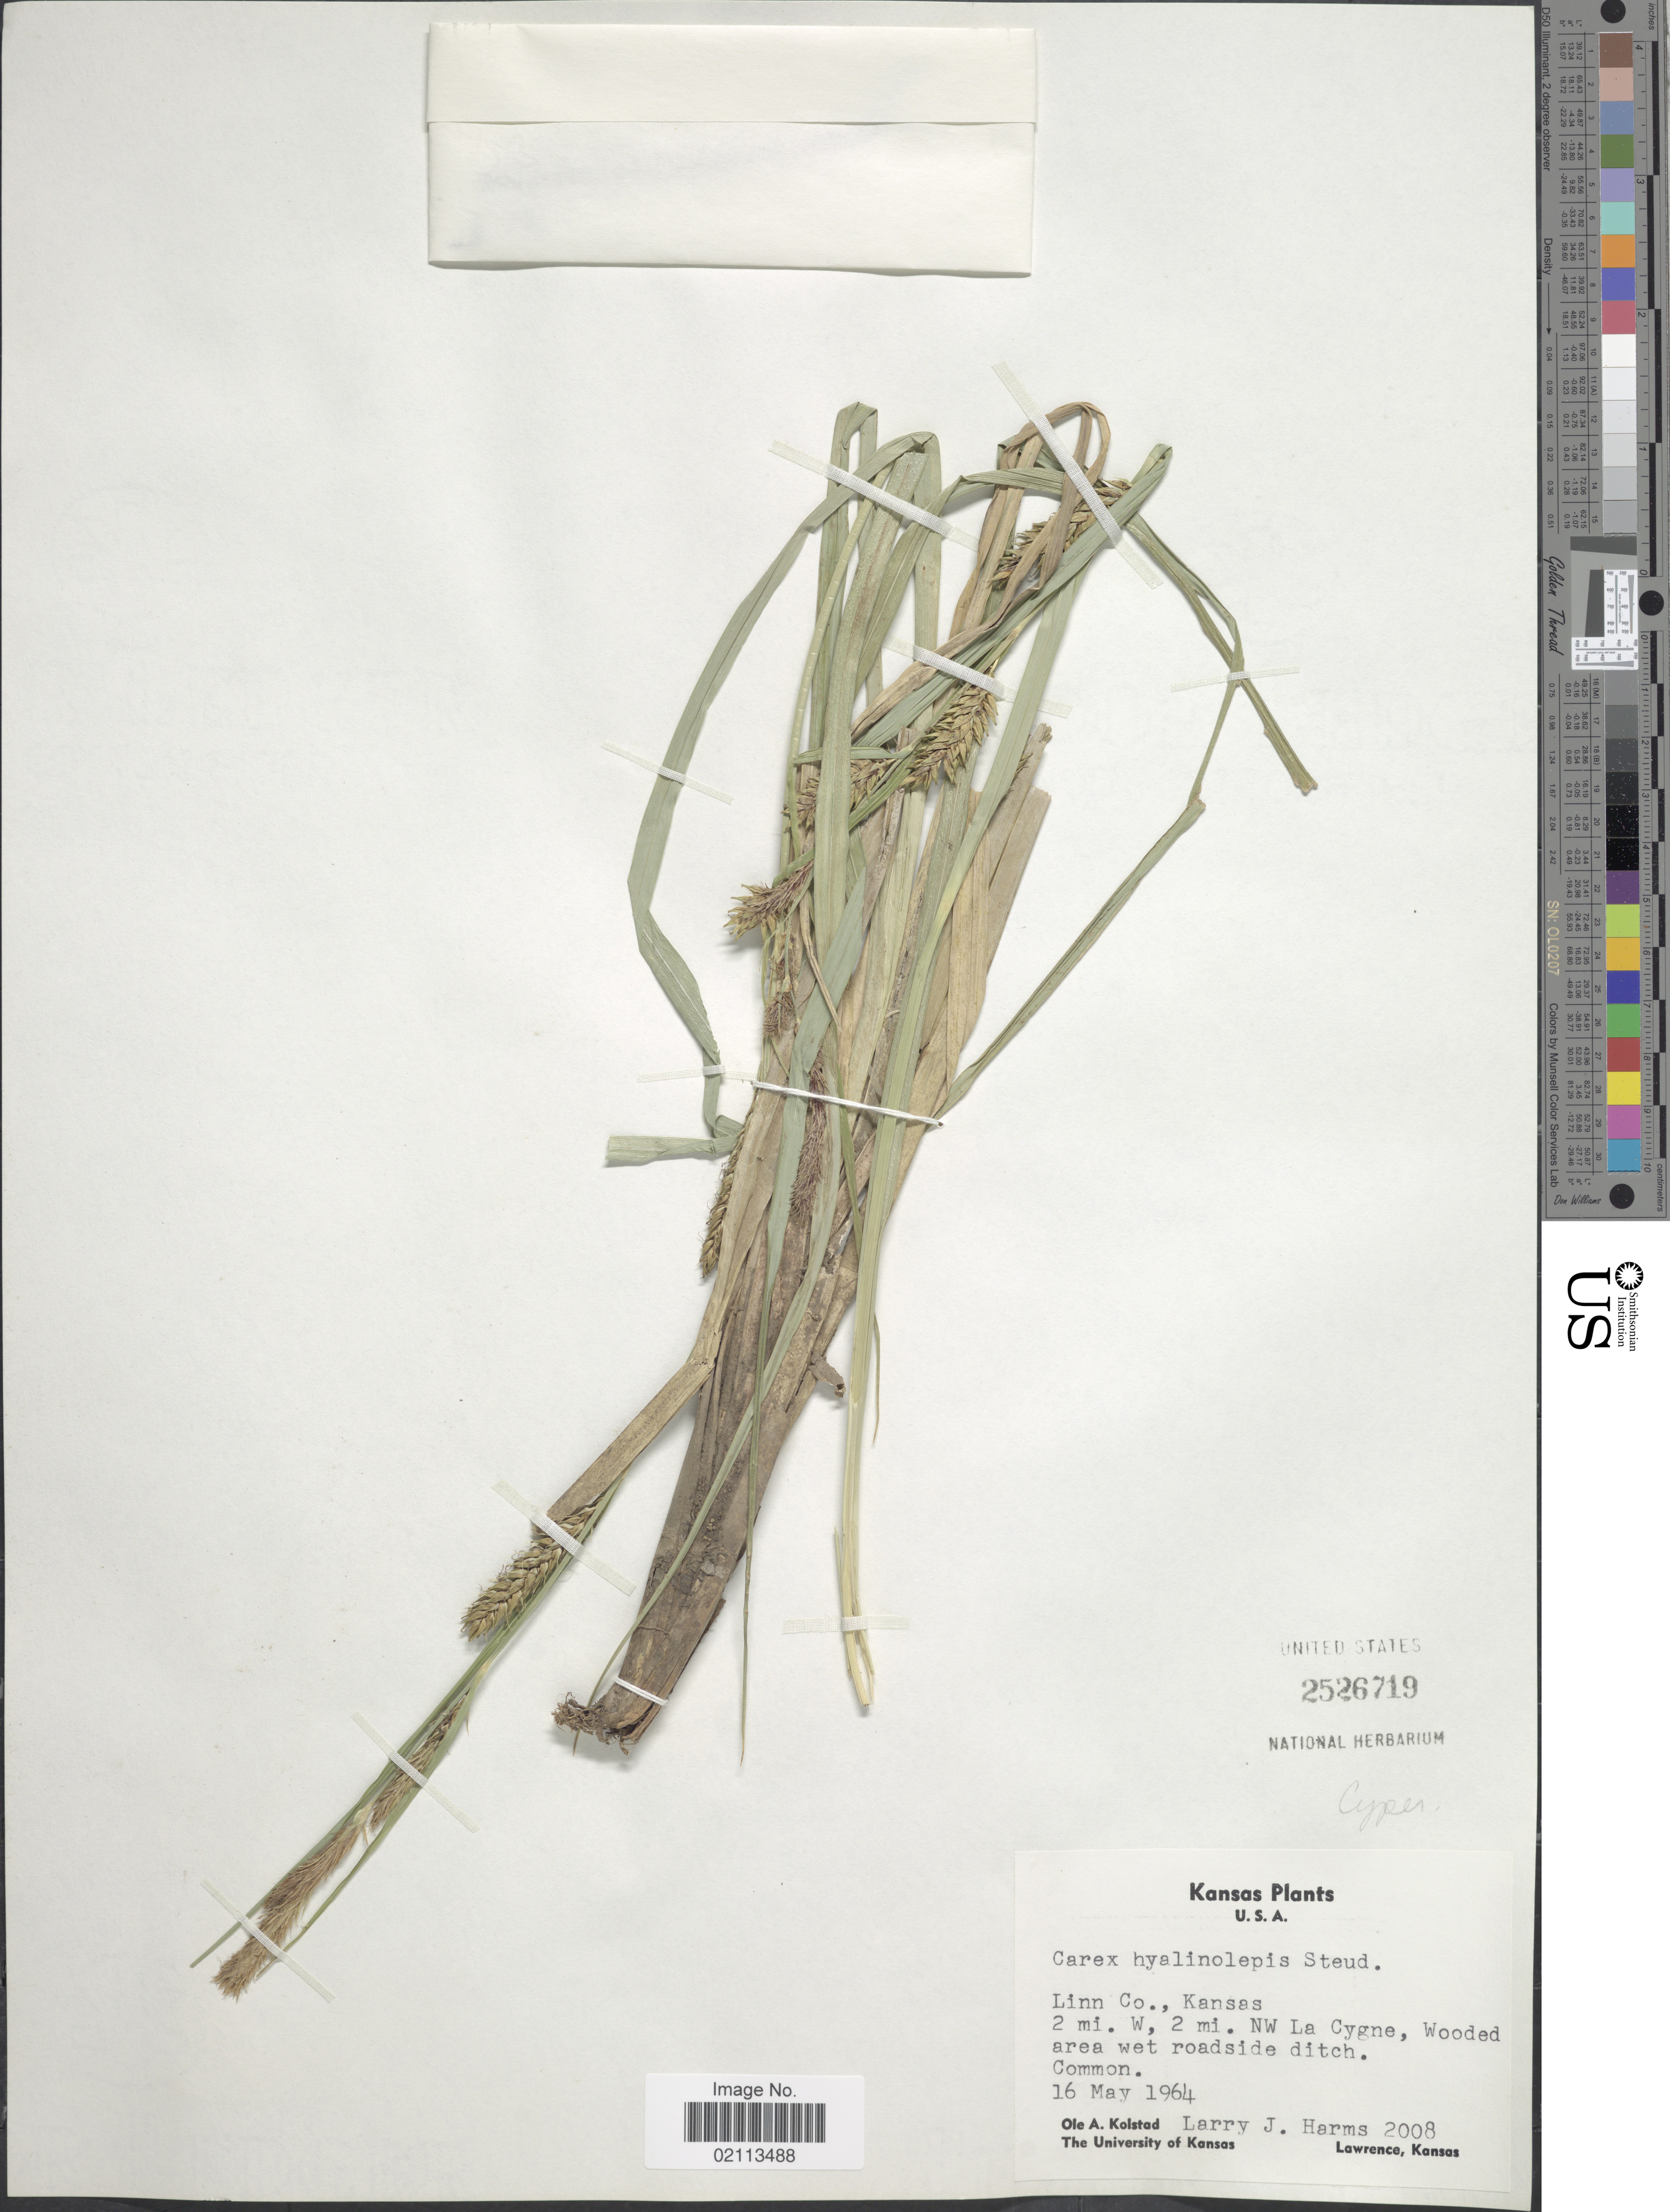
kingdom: Plantae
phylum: Tracheophyta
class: Liliopsida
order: Poales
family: Cyperaceae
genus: Carex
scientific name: Carex hyalinolepis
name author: Steud.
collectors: O. Kolstad & L. Harms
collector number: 2008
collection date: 1964-05-16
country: United States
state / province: Kansas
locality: Linn Co., 2 mi W, 2 mi NW La Cygne, Wooded area wet roadside ditch. Common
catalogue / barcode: US 2526719